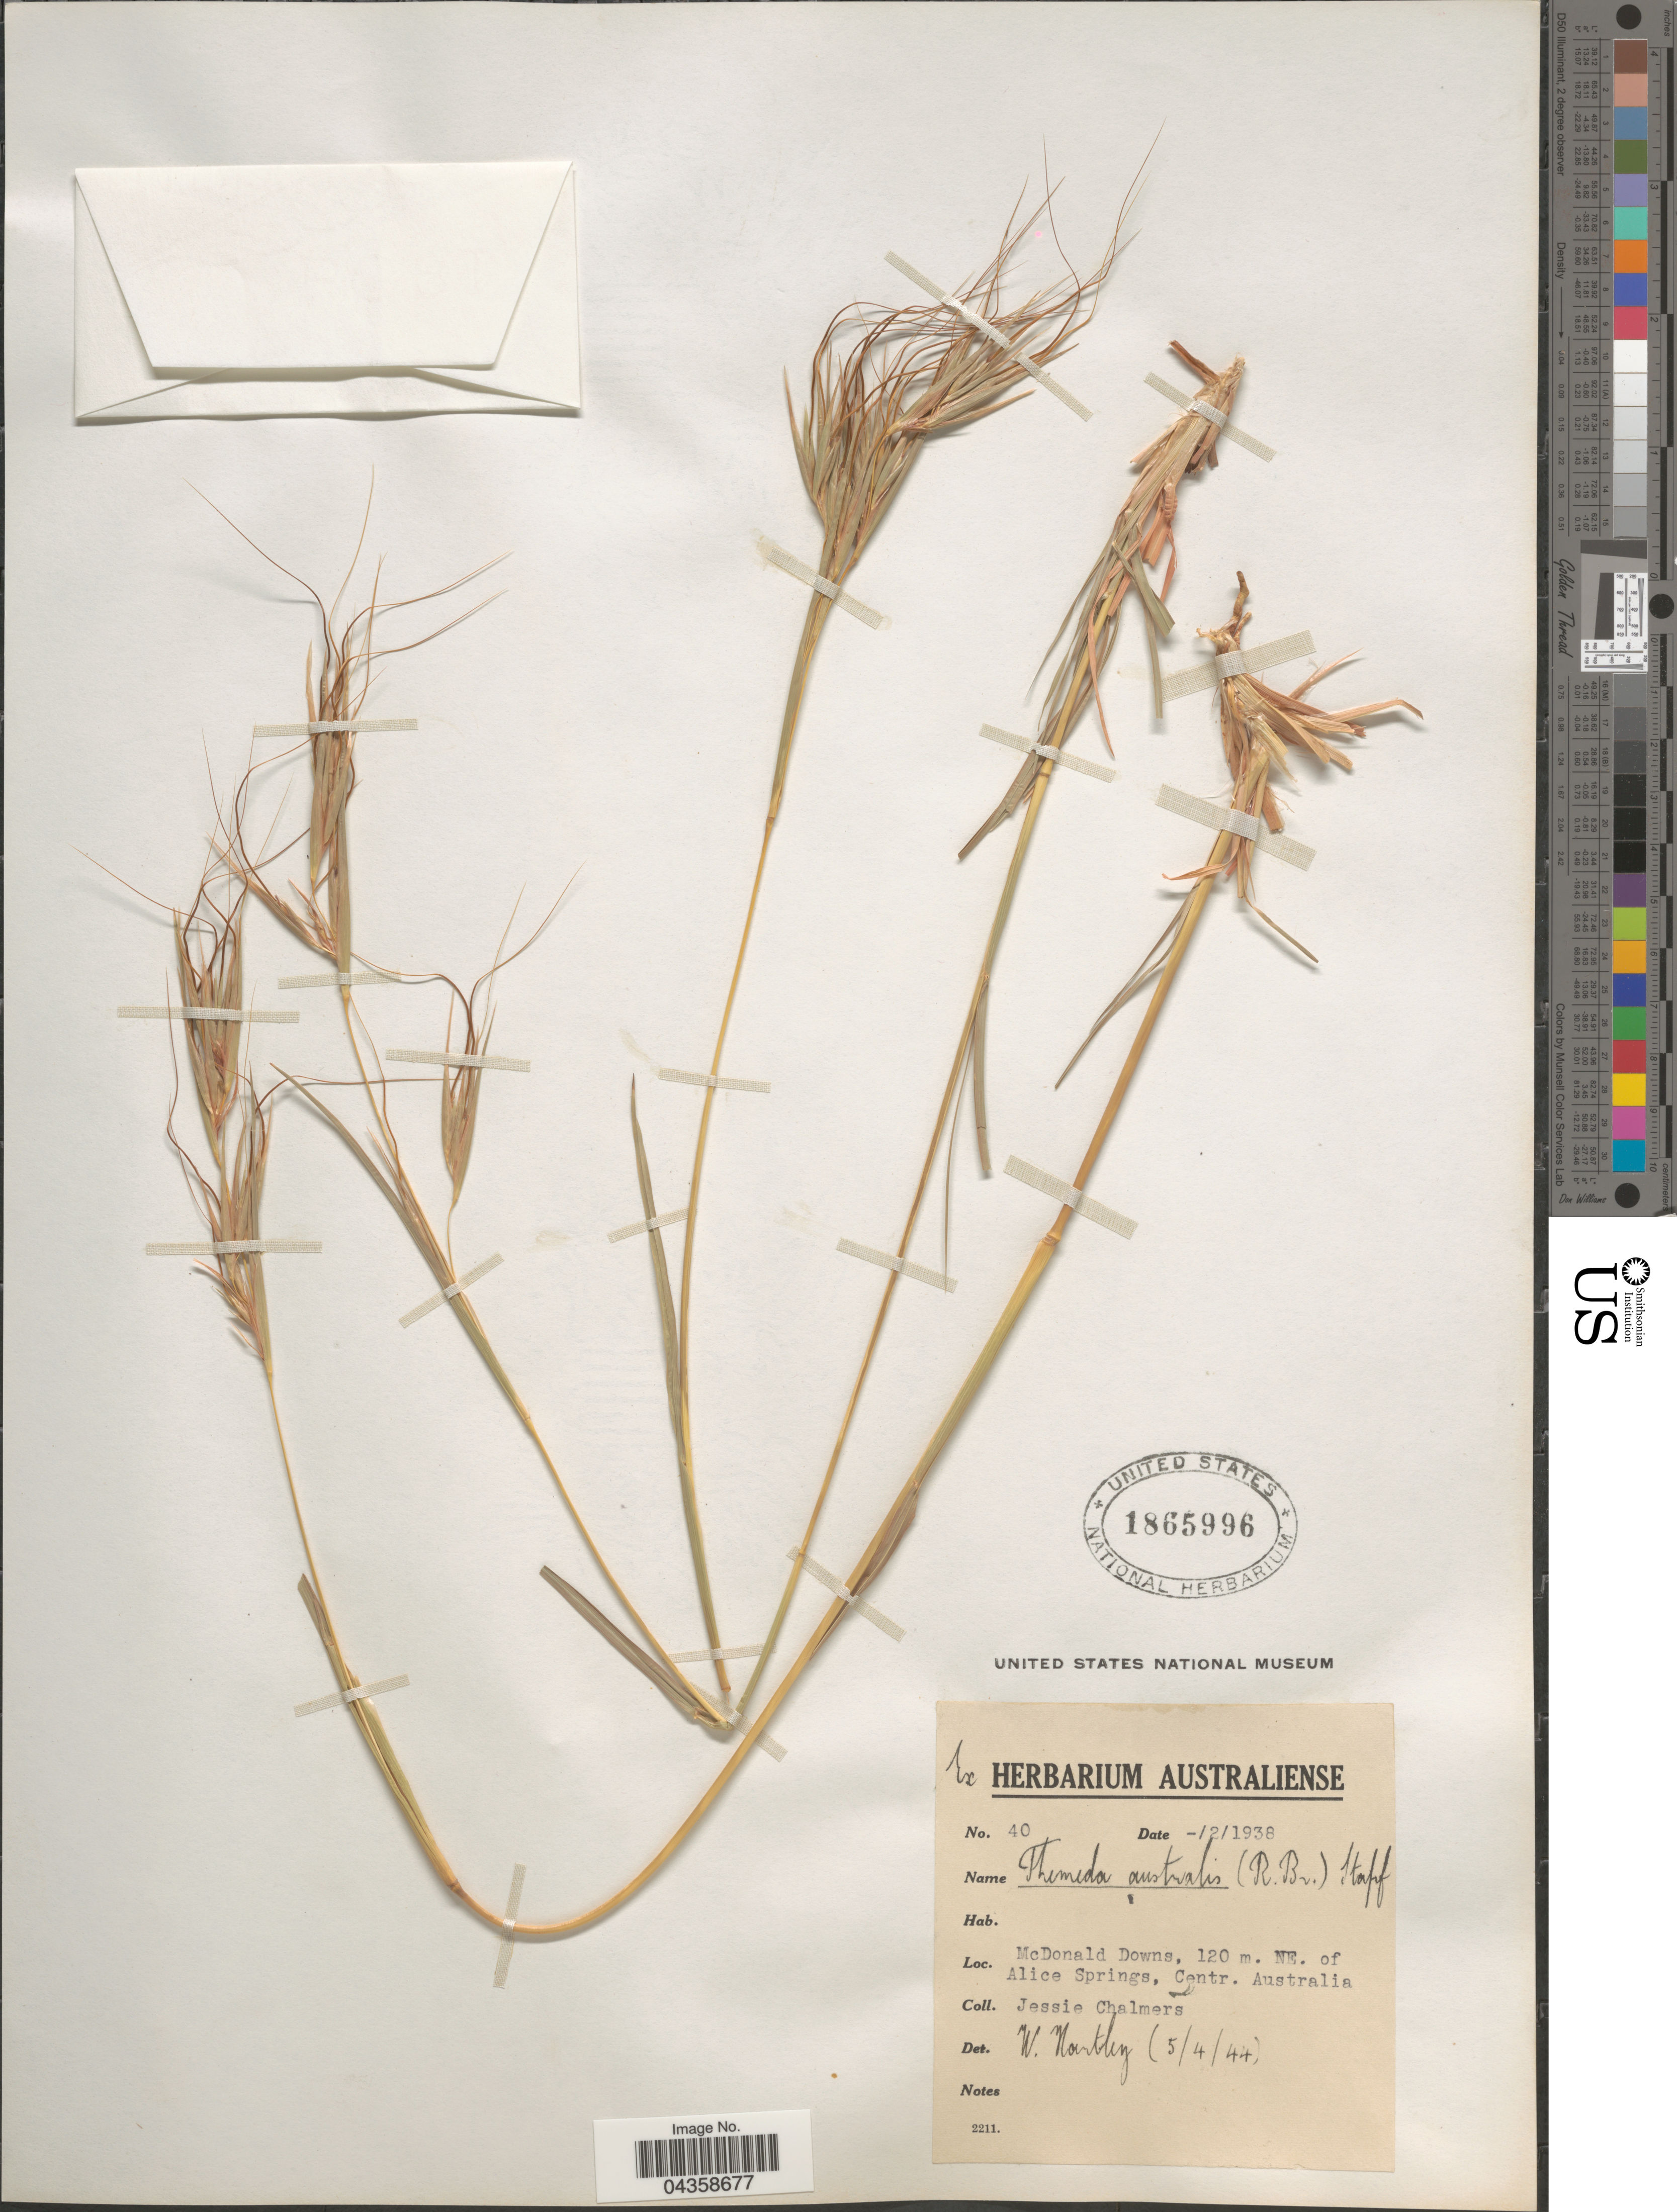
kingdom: Plantae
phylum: Tracheophyta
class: Liliopsida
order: Poales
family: Poaceae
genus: Themeda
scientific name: Themeda triandra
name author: Forssk.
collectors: J. Chalmers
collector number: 40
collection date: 1938-12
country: Australia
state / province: Northern Territory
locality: McDonald Downs, 120 m. NE. of Alice Springs, Centr. Australia.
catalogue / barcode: US 1865996